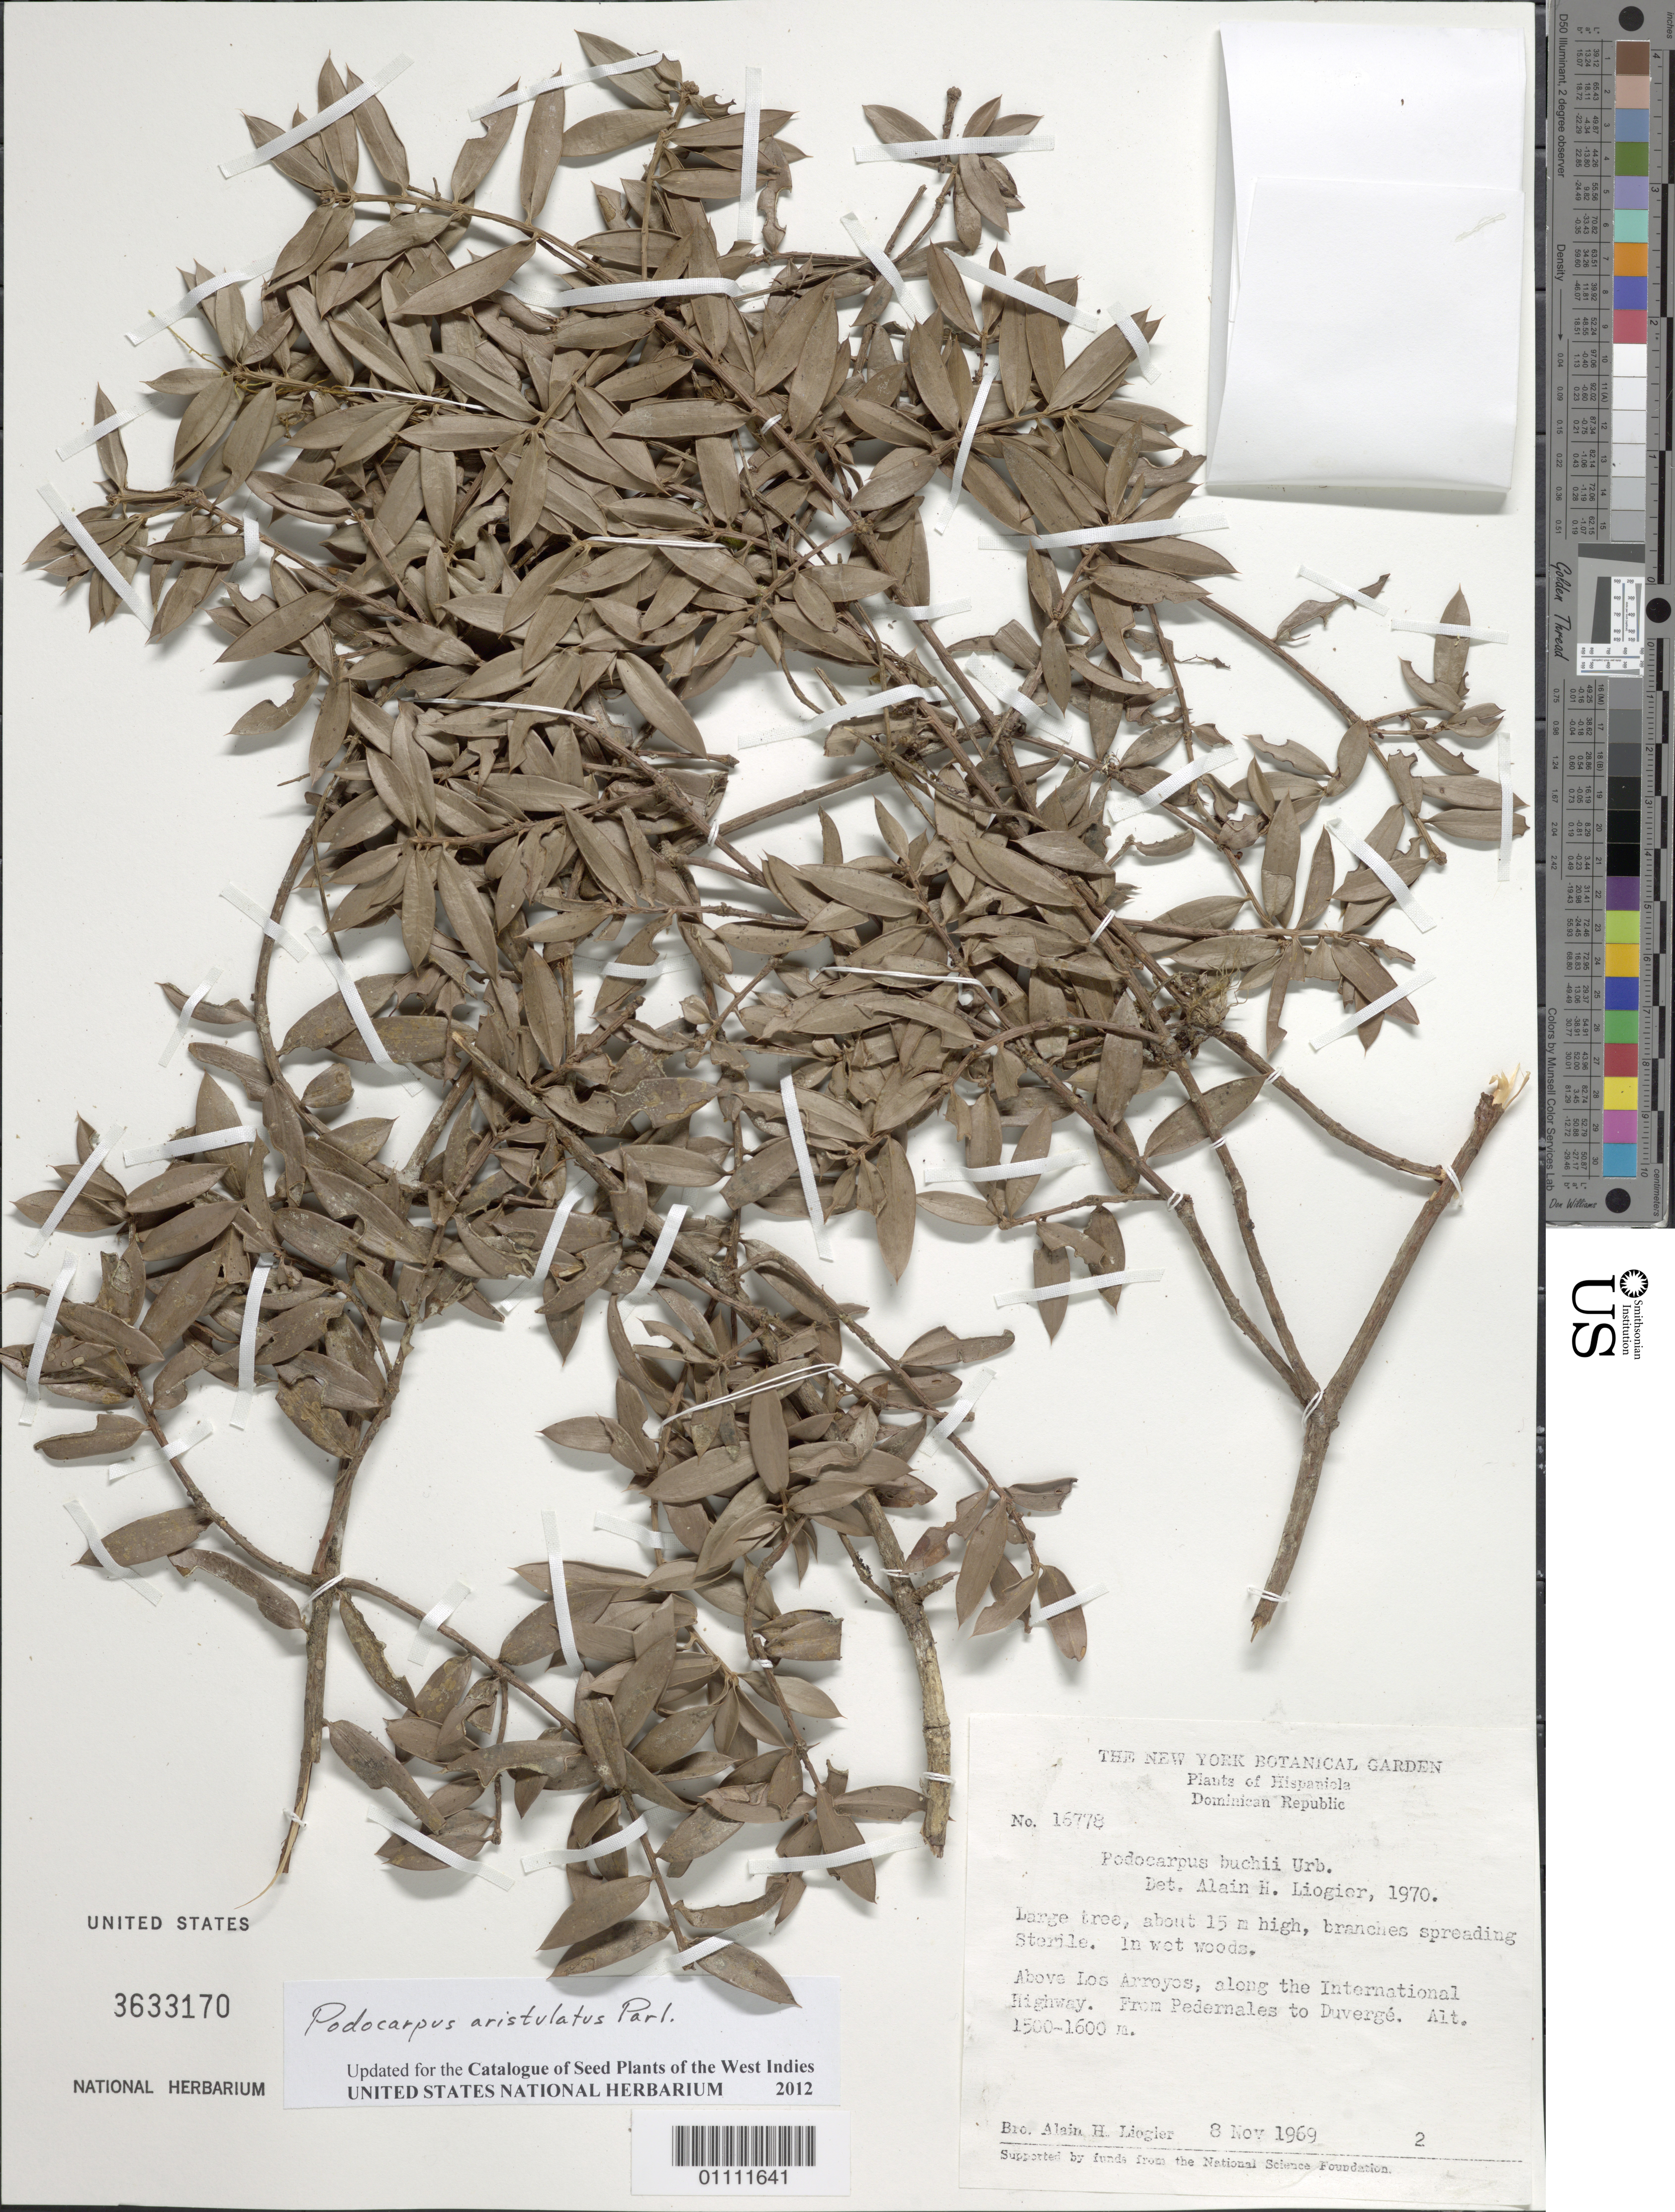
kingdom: Plantae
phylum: Tracheophyta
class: Pinopsida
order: Pinales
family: Podocarpaceae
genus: Podocarpus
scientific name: Podocarpus aristulatus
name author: Parl.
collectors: A. H. Liogier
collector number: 16778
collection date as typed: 08 Nov 1969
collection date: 1969-11-08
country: Dominican Republic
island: Hispaniola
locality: Los Arroys, above; along the International Highway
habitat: In wet woods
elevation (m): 1500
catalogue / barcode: US 3633170